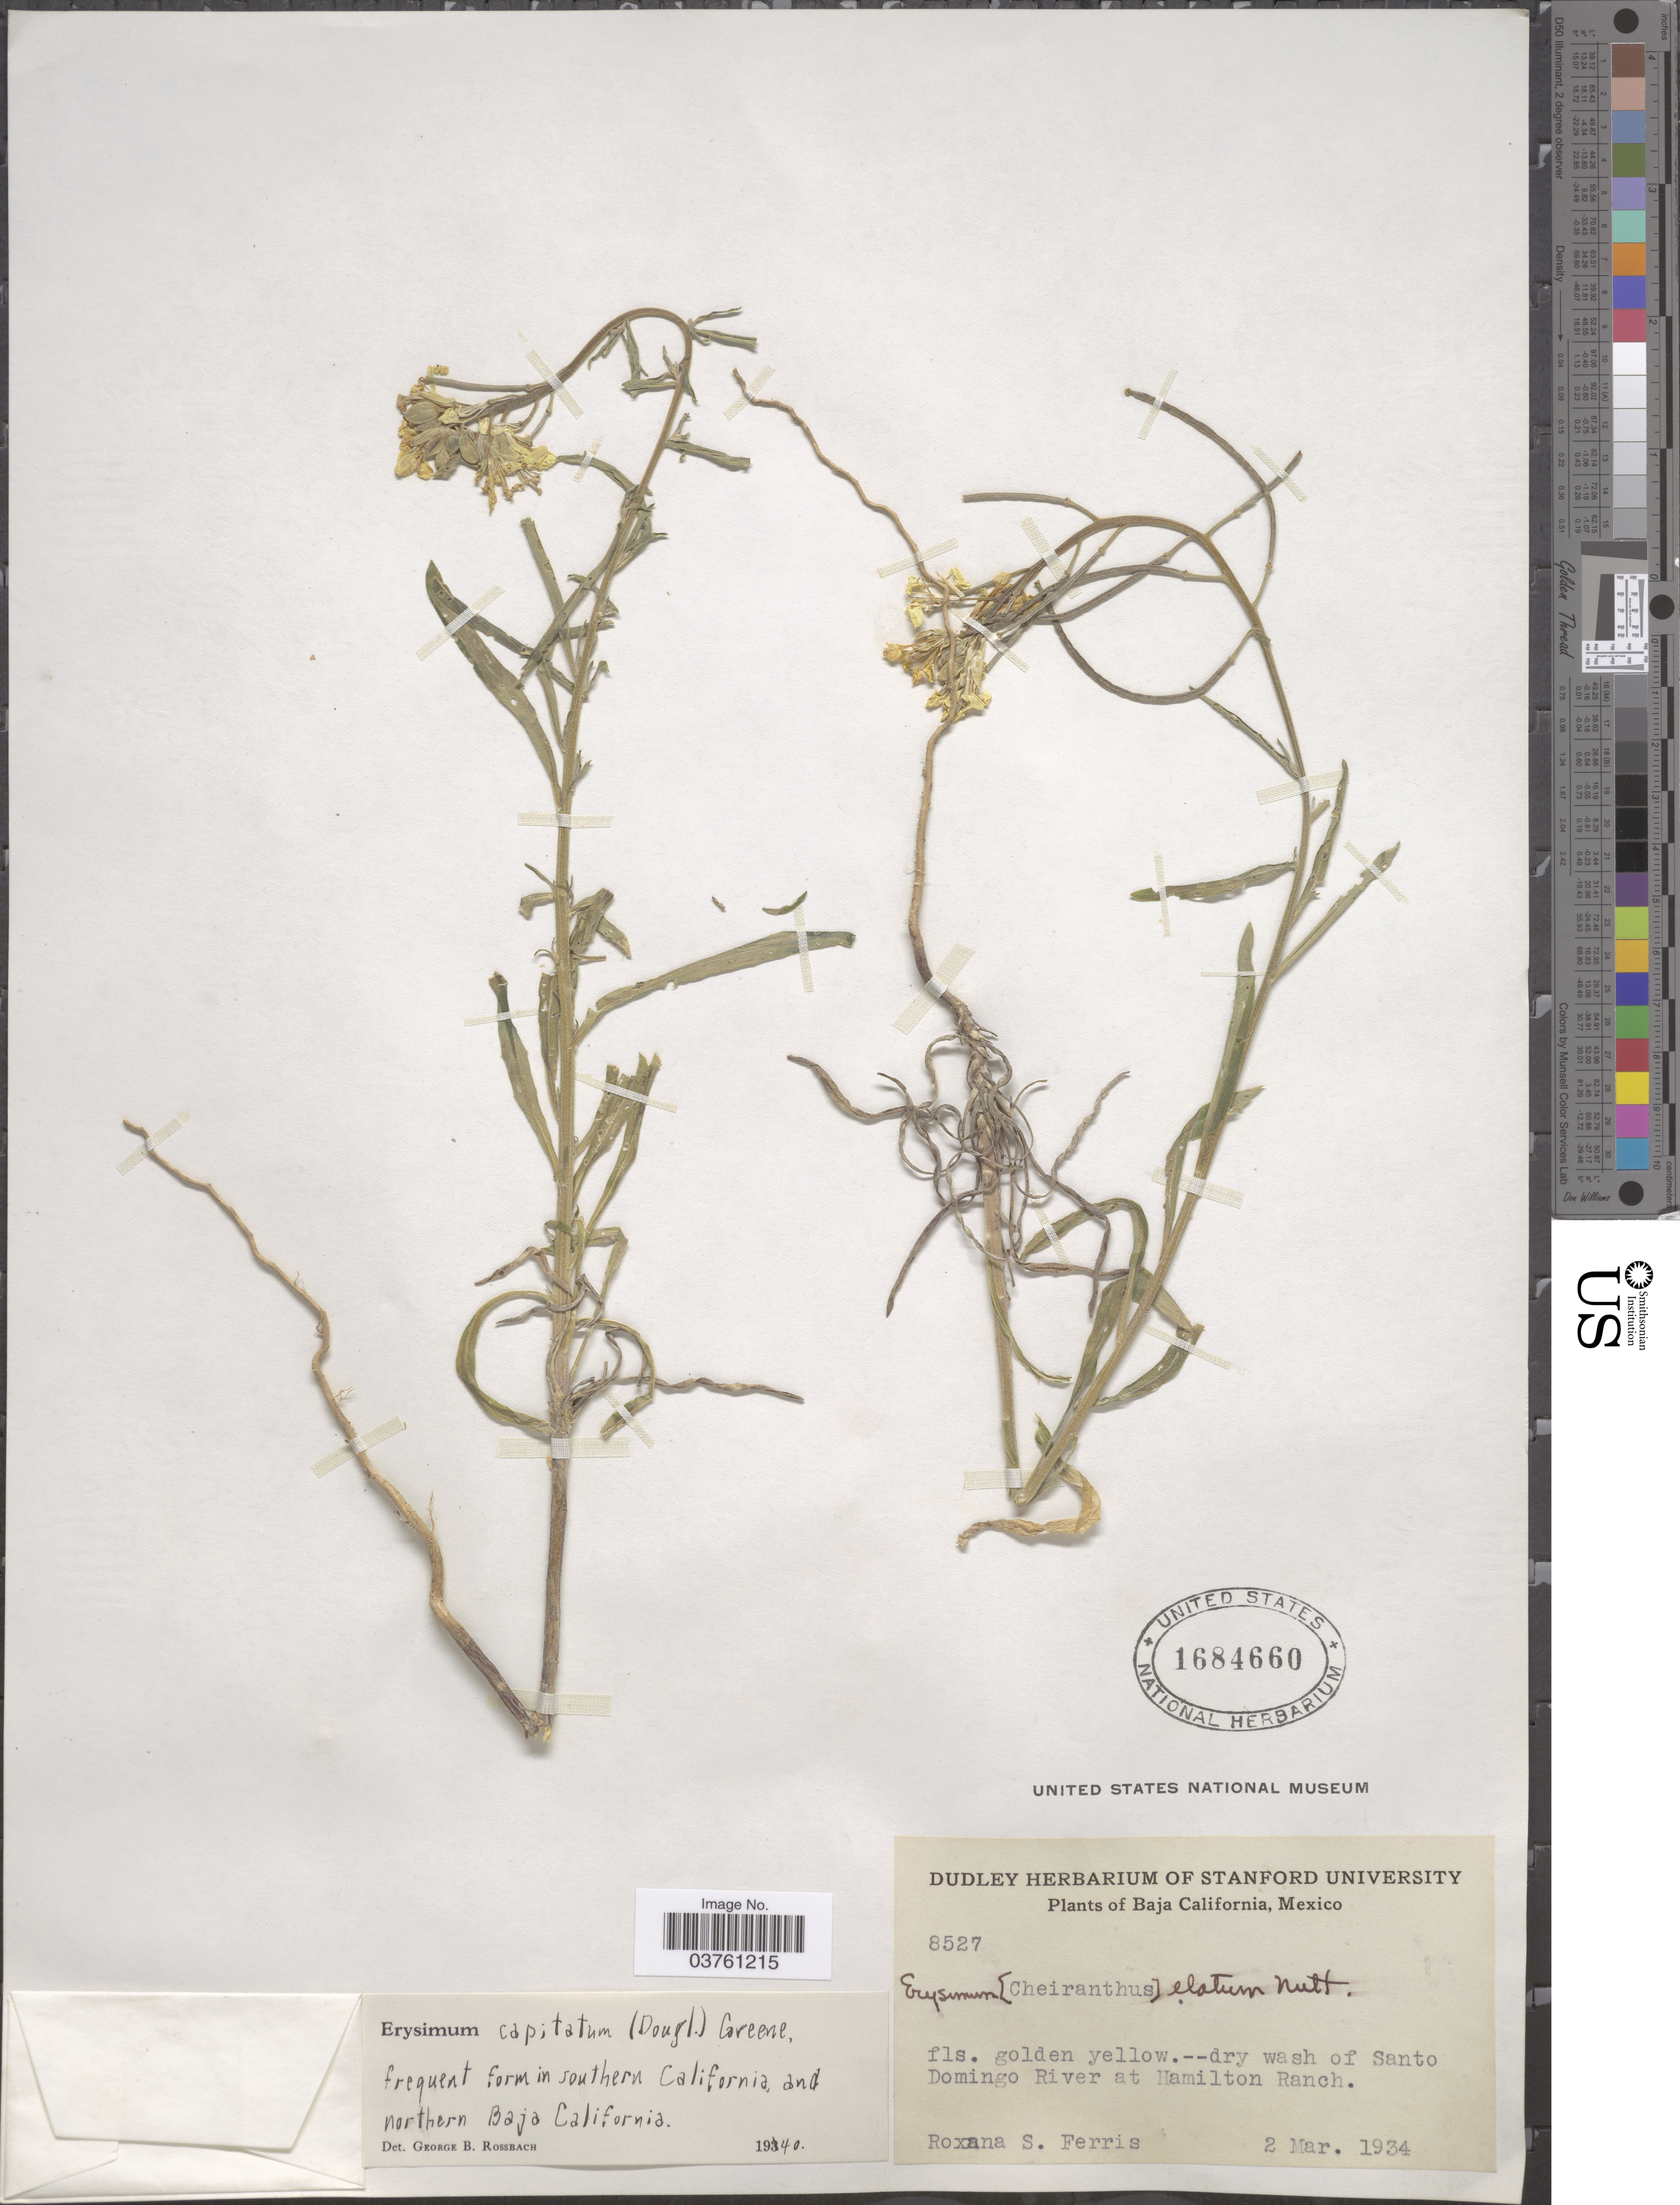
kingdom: Plantae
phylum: Tracheophyta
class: Magnoliopsida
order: Brassicales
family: Brassicaceae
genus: Erysimum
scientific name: Erysimum capitatum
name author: (Douglas ex Hook.) Greene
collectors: R. S. Ferris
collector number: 8527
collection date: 1934-03-02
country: Mexico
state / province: Baja California Norte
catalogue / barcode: US 1684660